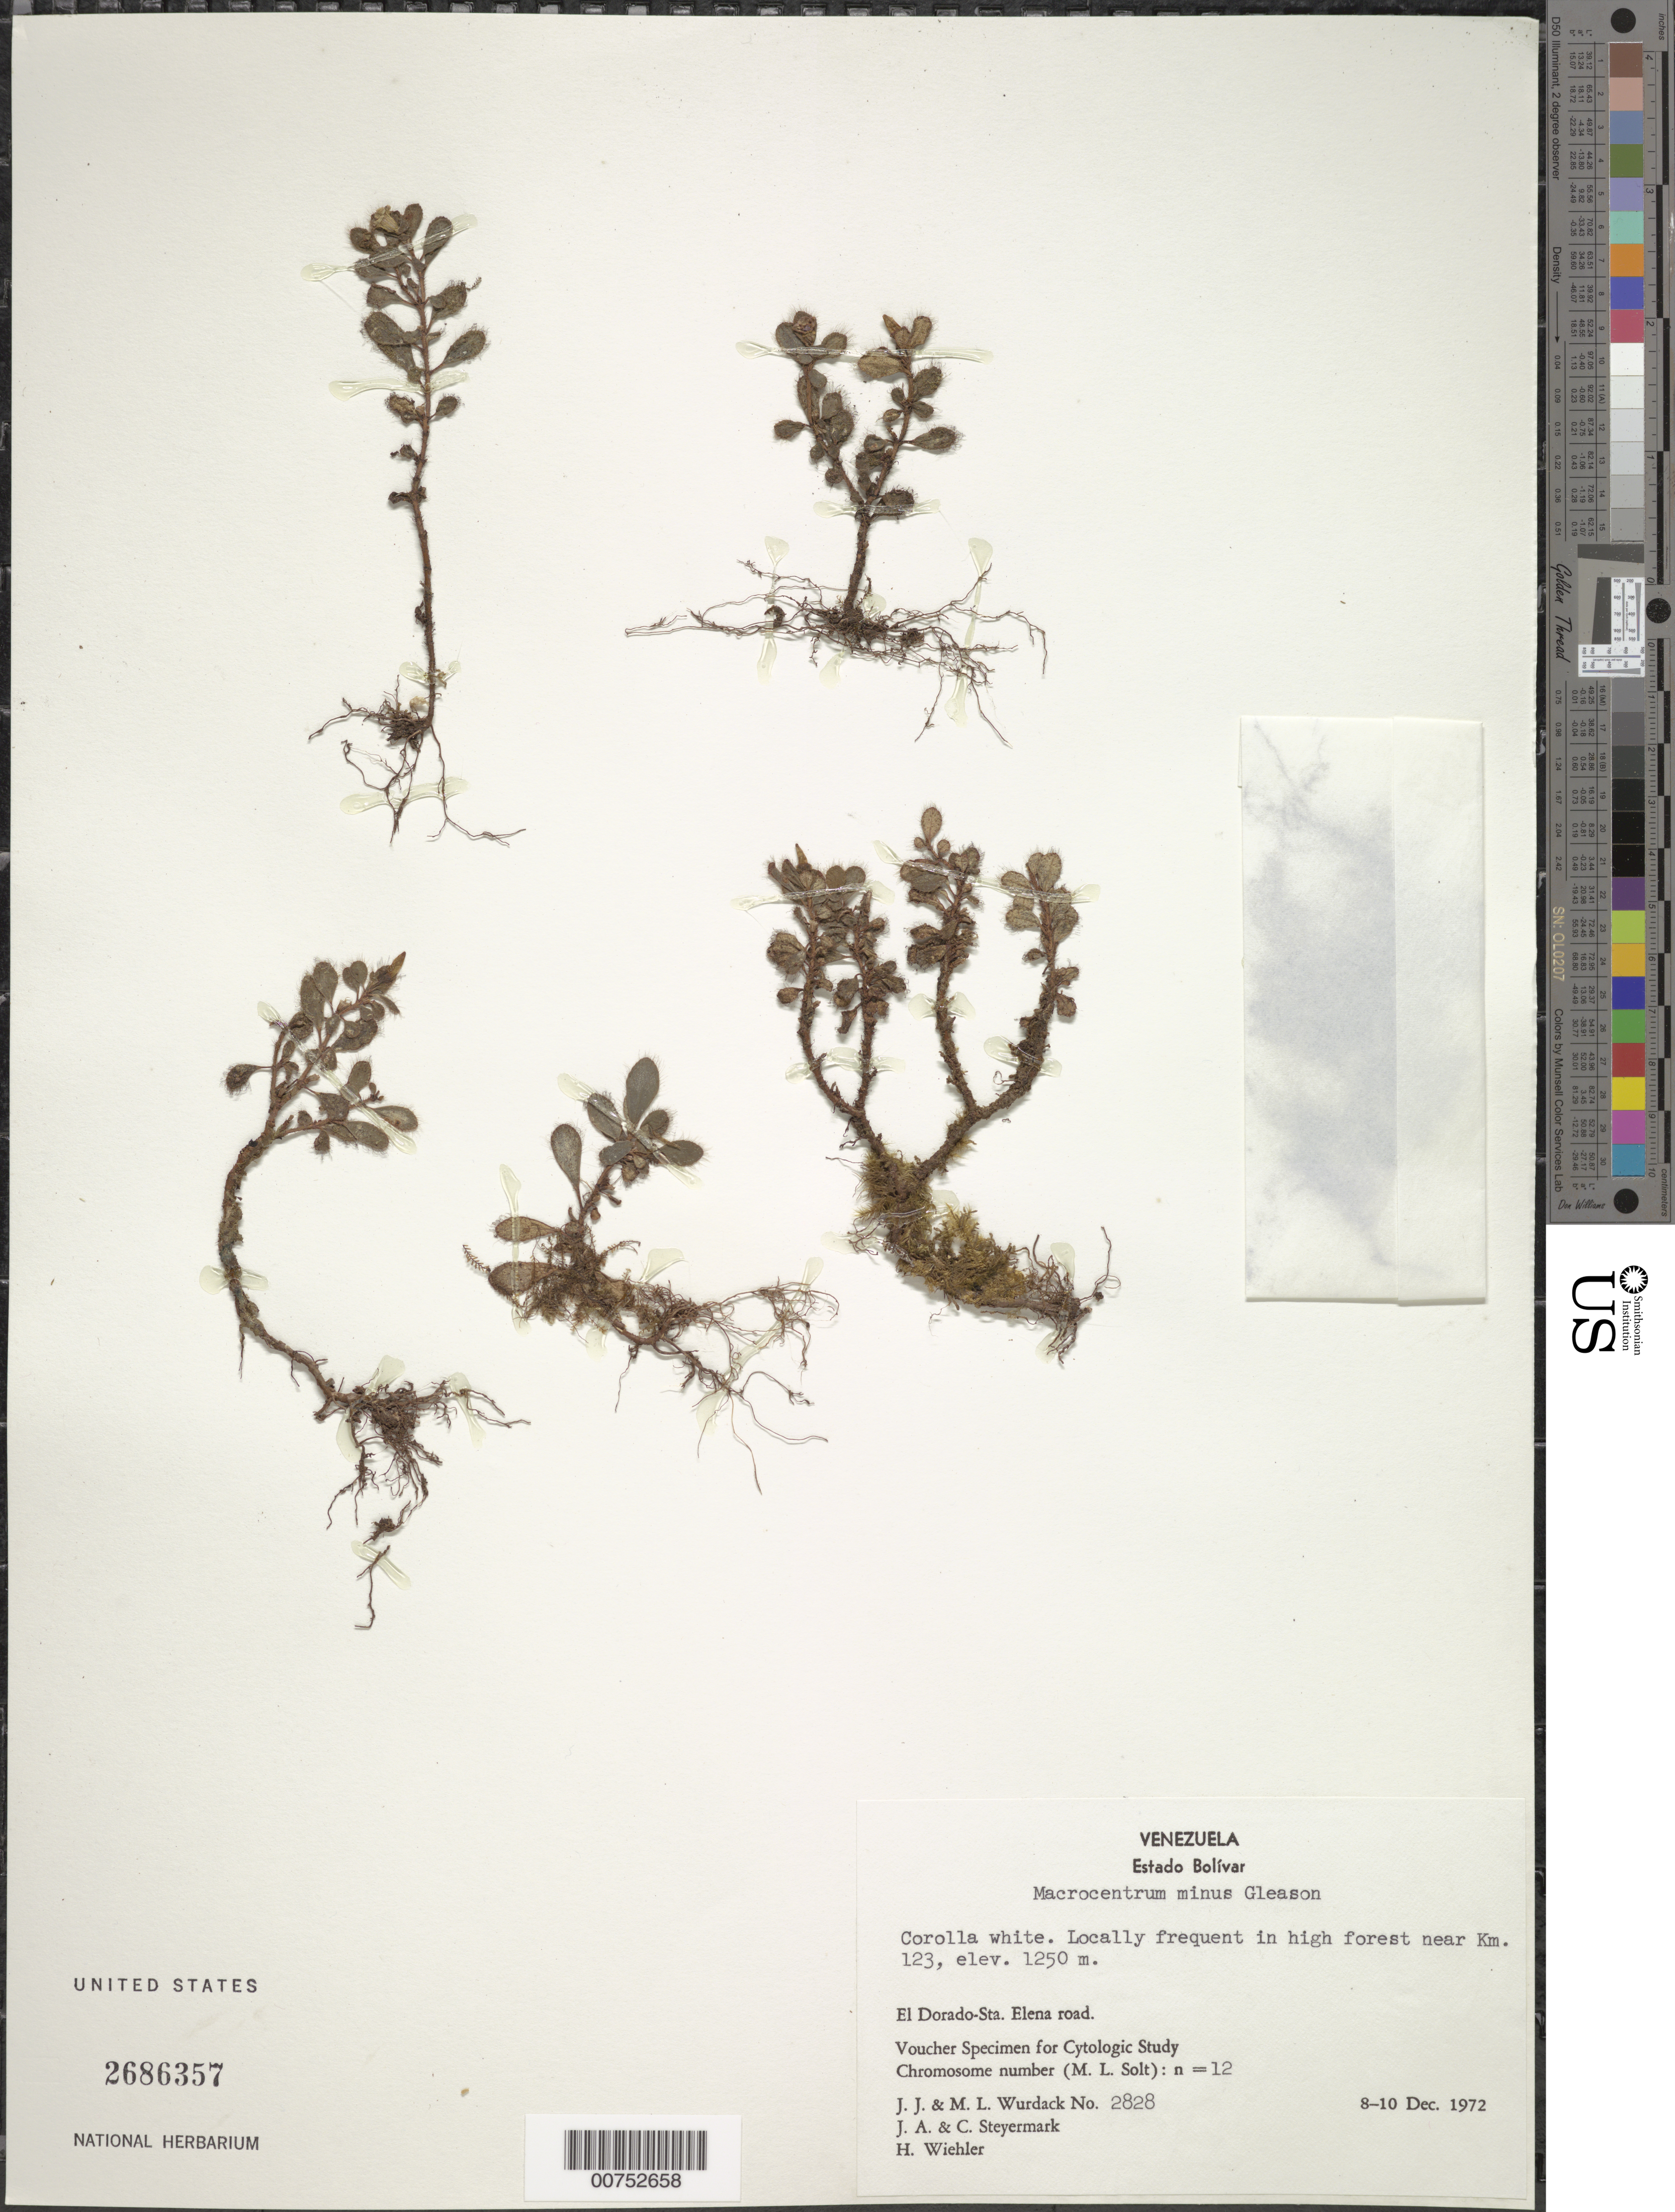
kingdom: Plantae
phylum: Tracheophyta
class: Magnoliopsida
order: Myrtales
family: Melastomataceae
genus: Macrocentrum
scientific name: Macrocentrum minus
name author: Gleason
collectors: J. J. Wurdack, M. L. Wurdack, J. Steyermark & C. Steyermark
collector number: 2828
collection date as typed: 8-Dec-72 to 10-Dec-72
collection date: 1972-12-08/1972-12-10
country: Venezuela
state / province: Bolívar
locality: El Dorado to Sta. Elena road, km 123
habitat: High forest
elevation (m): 1250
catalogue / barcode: US 2686357